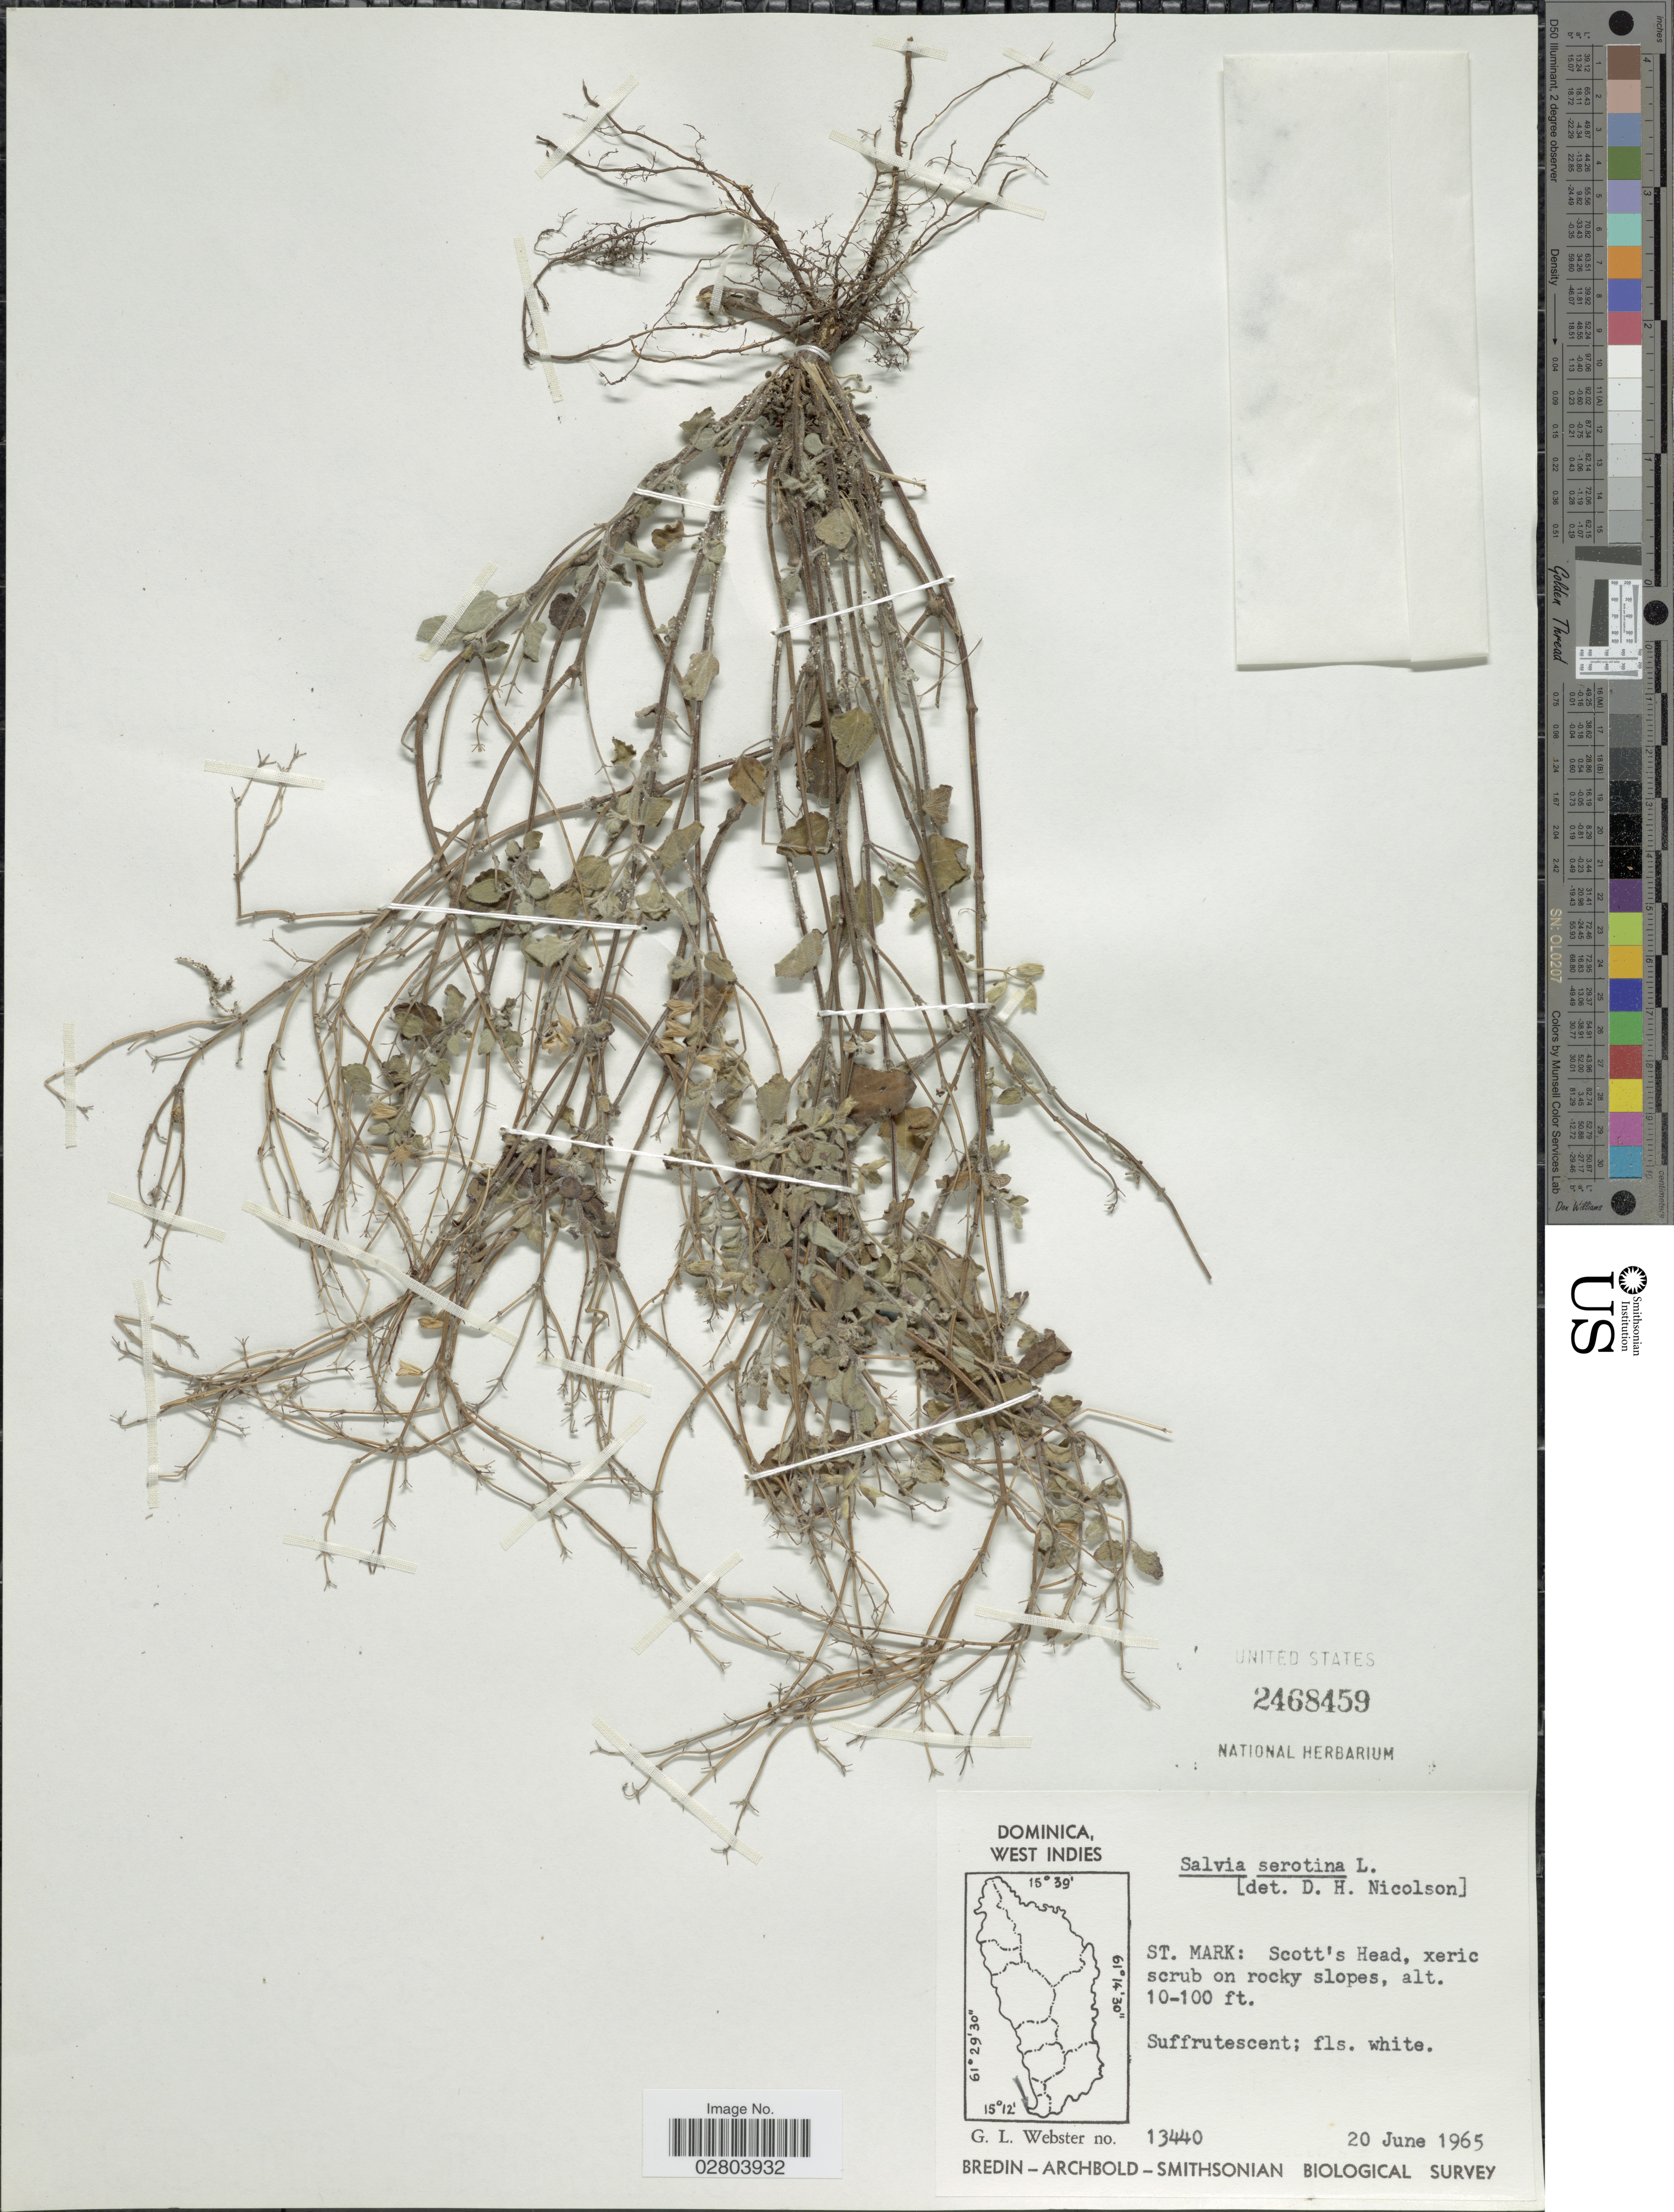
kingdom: Plantae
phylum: Tracheophyta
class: Magnoliopsida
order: Lamiales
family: Lamiaceae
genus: Salvia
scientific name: Salvia serotina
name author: L.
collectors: G. L. Webster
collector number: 13440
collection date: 1965-06-20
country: Dominica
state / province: St. Mark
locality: Scotts Head, xeric scrub on rocky slopes.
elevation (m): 3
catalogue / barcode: US 2468459